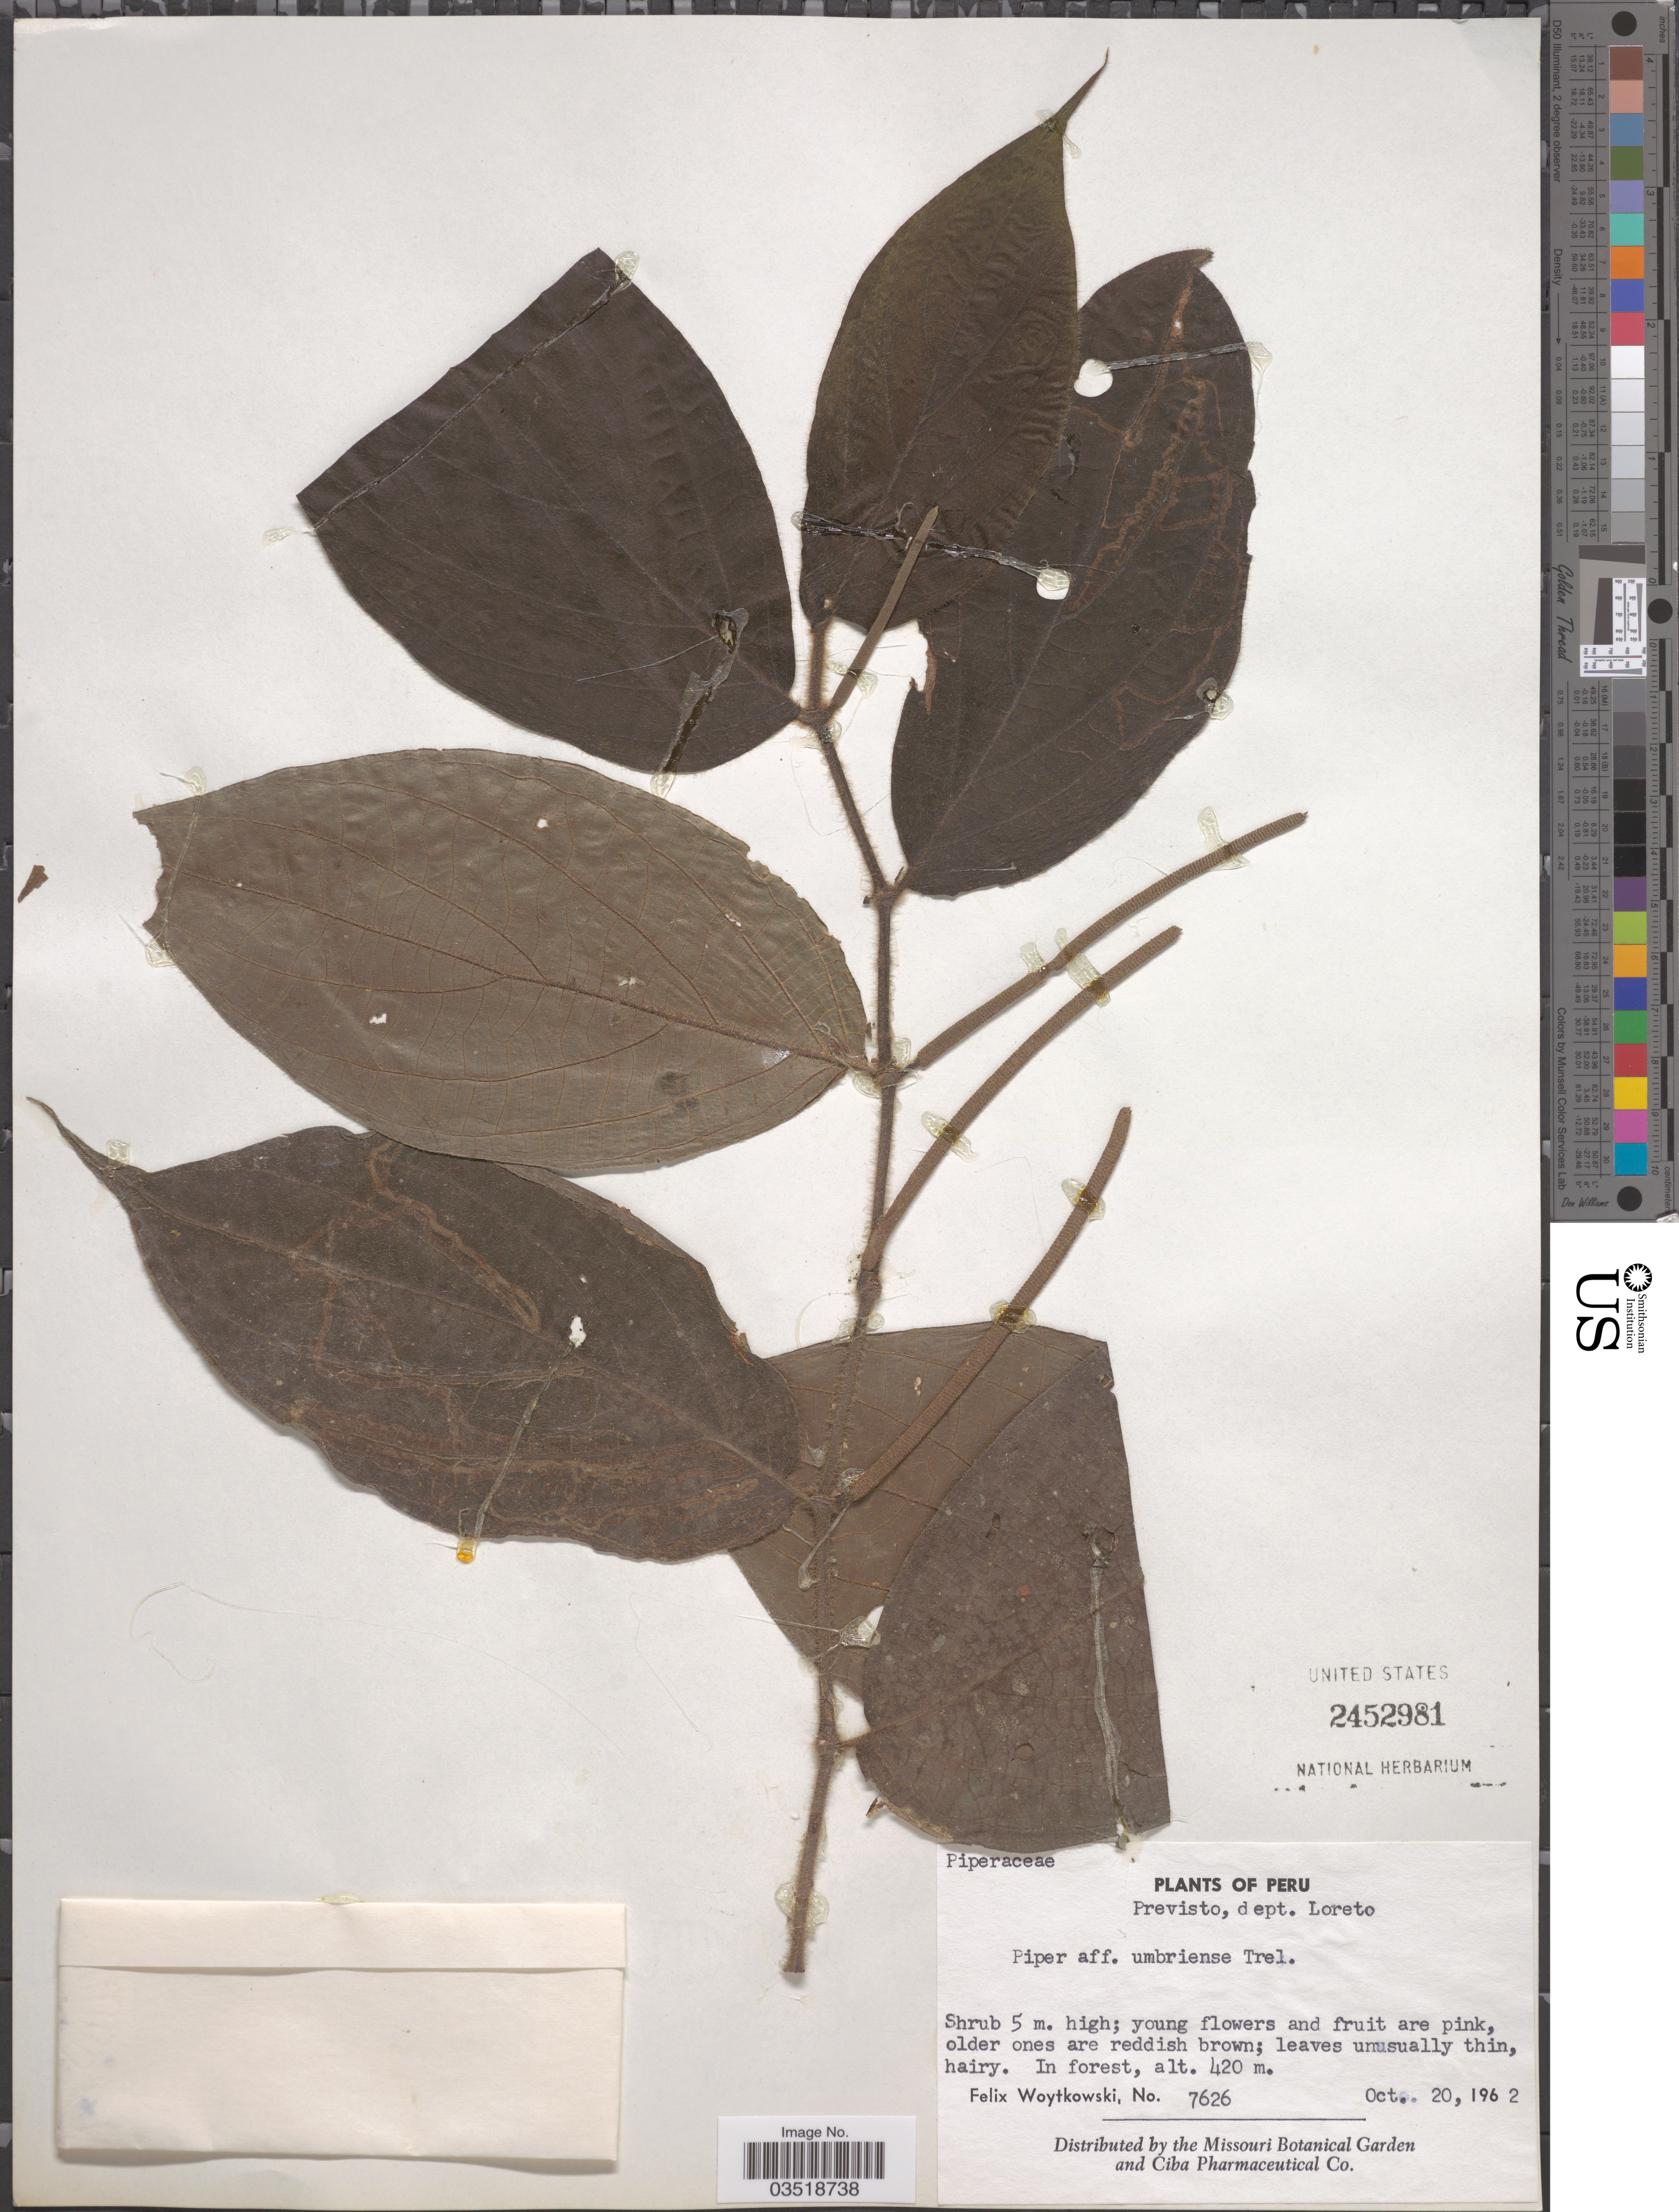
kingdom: Plantae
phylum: Tracheophyta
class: Magnoliopsida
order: Piperales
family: Piperaceae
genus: Piper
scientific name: Piper umbriense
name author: Trel. & Yunck.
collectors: F. Woytkowski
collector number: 7626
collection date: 1962-10-20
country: Peru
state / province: Loreto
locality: Previsto, dept. Loreto.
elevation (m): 420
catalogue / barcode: US 2452981